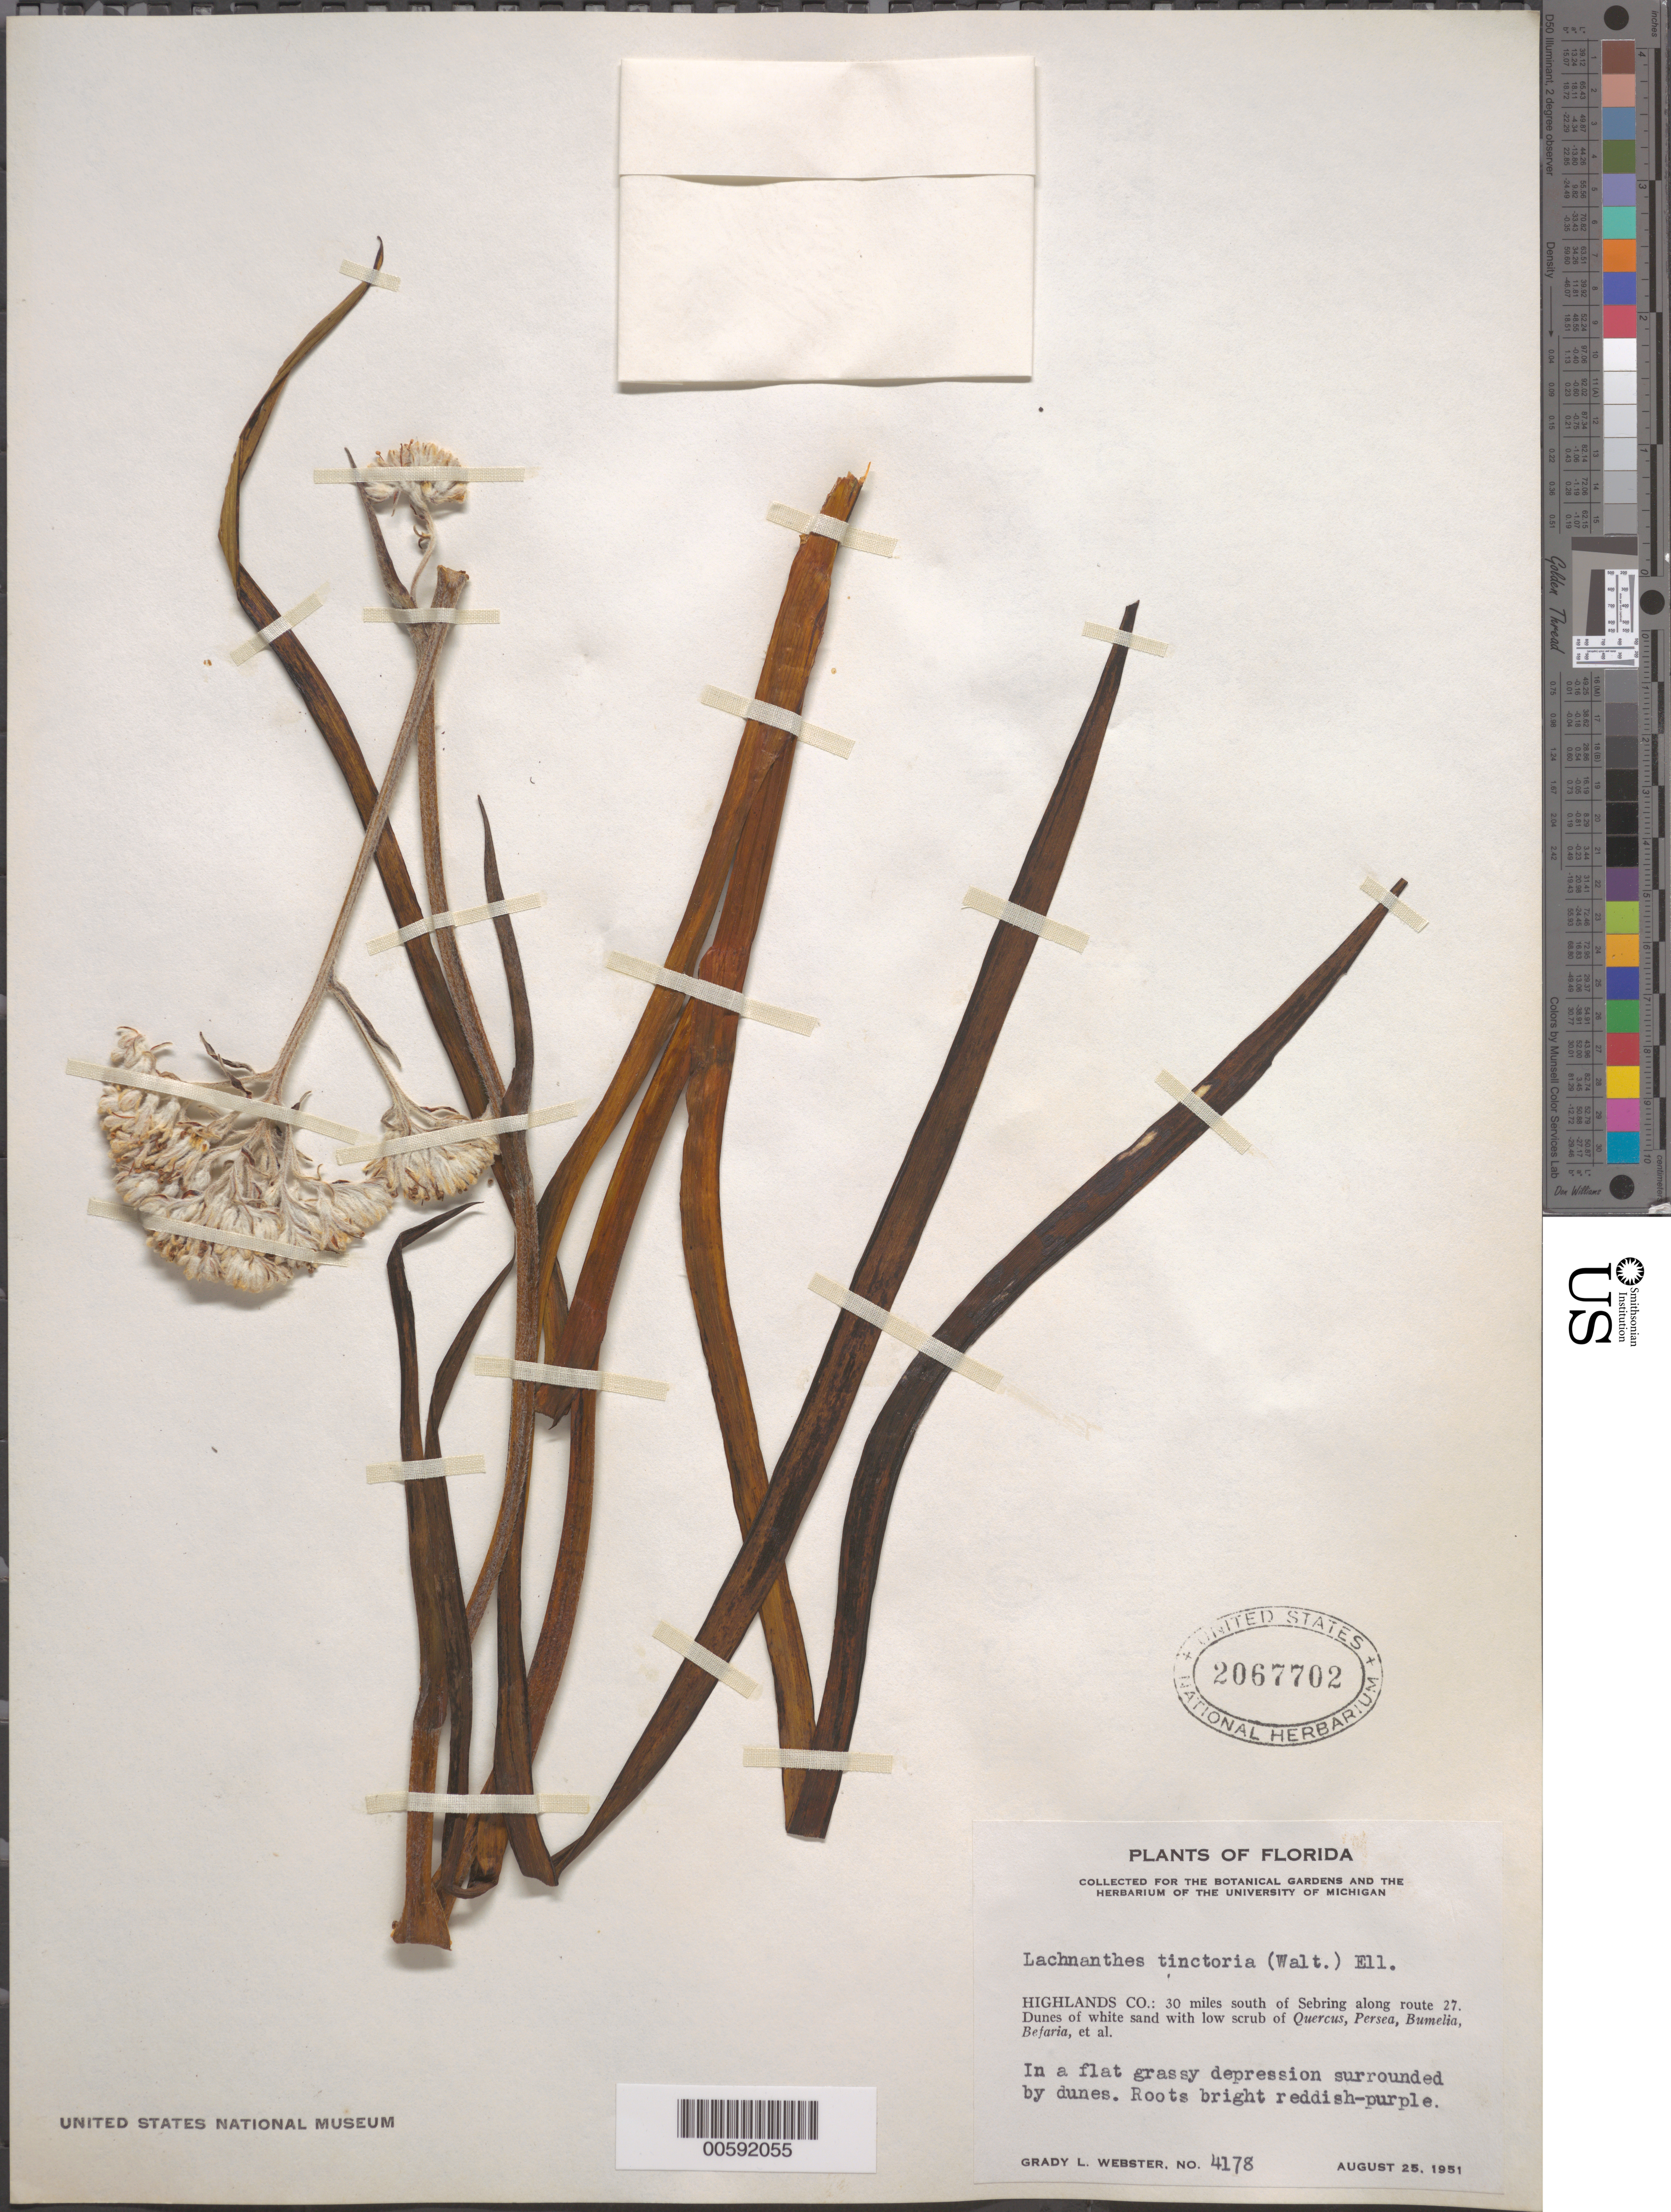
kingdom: Plantae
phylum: Tracheophyta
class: Liliopsida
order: Commelinales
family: Haemodoraceae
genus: Lachnanthes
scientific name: Lachnanthes tinctoria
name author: (Walter ex J.F. Gmel.) Elliott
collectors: G. L. Webster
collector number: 4178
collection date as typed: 25 Aug 1951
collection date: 1951-08-25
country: United States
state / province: Florida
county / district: Highlands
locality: S of Sebring along route 27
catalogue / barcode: US 2067702